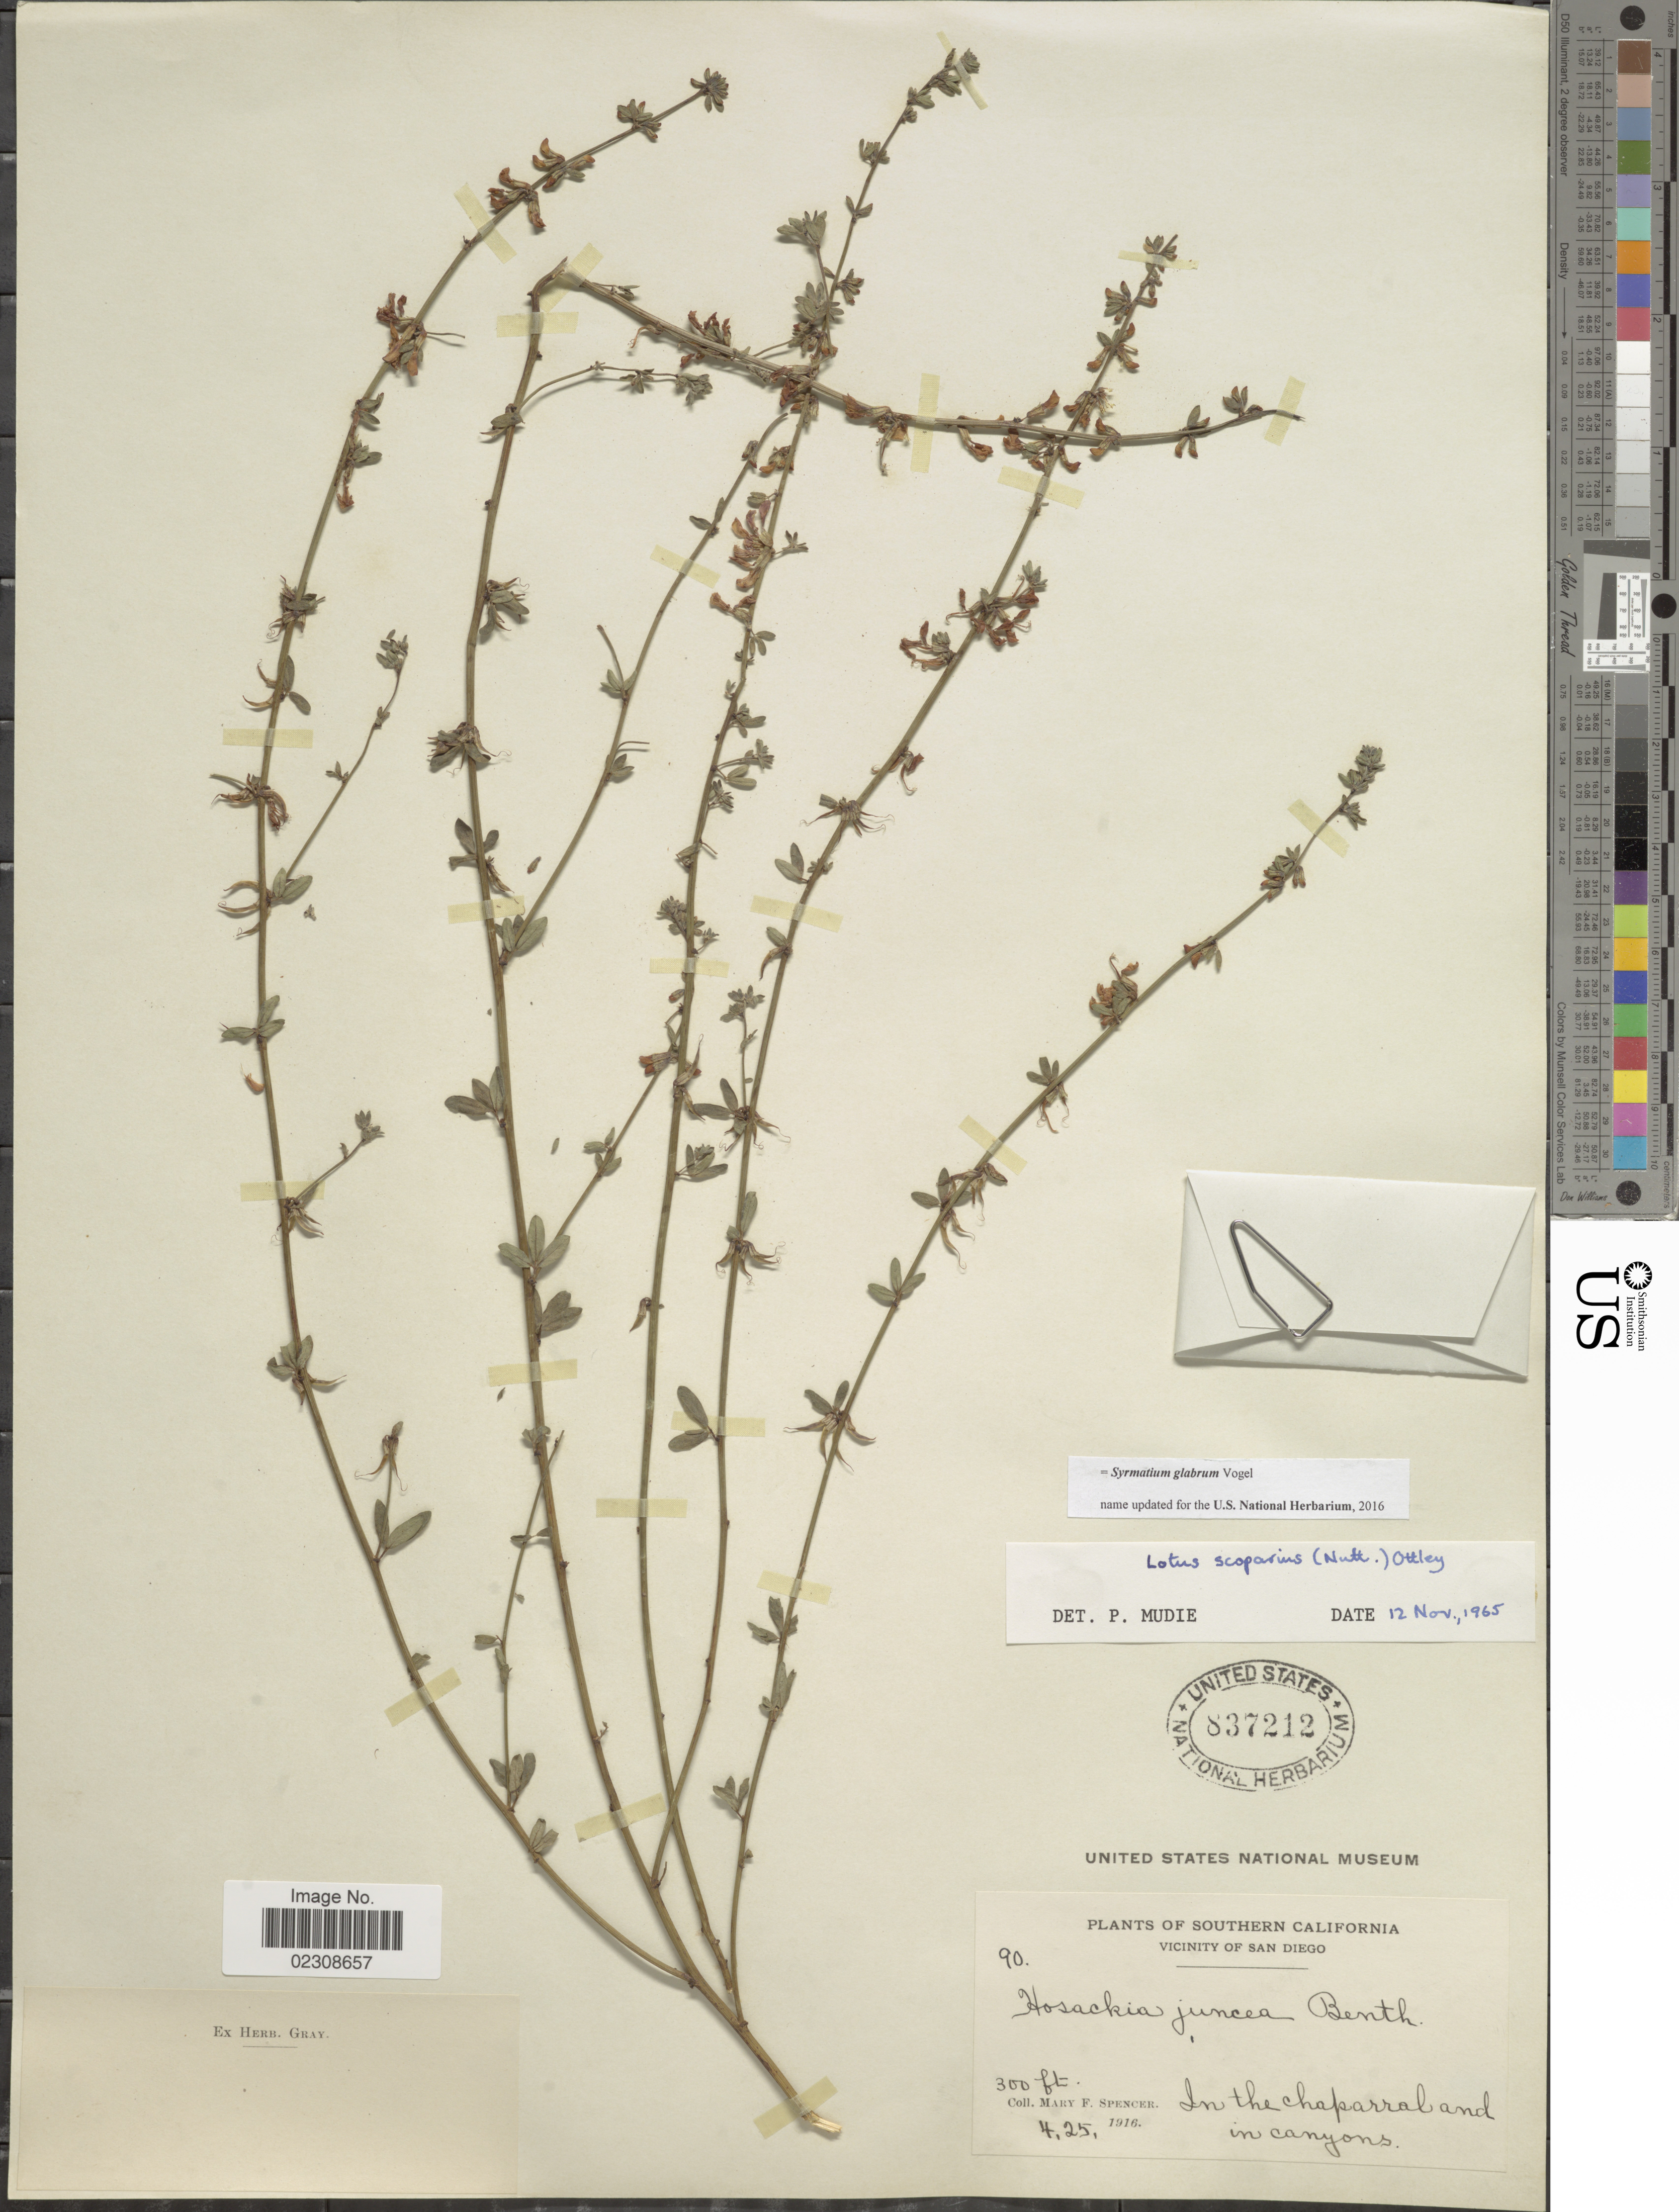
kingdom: Plantae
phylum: Tracheophyta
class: Magnoliopsida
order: Fabales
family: Fabaceae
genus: Syrmatium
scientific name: Syrmatium glabrum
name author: Vogel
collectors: M. Spencer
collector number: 90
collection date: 1916-04-25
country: United States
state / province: California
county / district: San Diego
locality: Southern California. Vicinity of San Diego. in the chaparral and the canyons.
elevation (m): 91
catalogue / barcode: US 837212